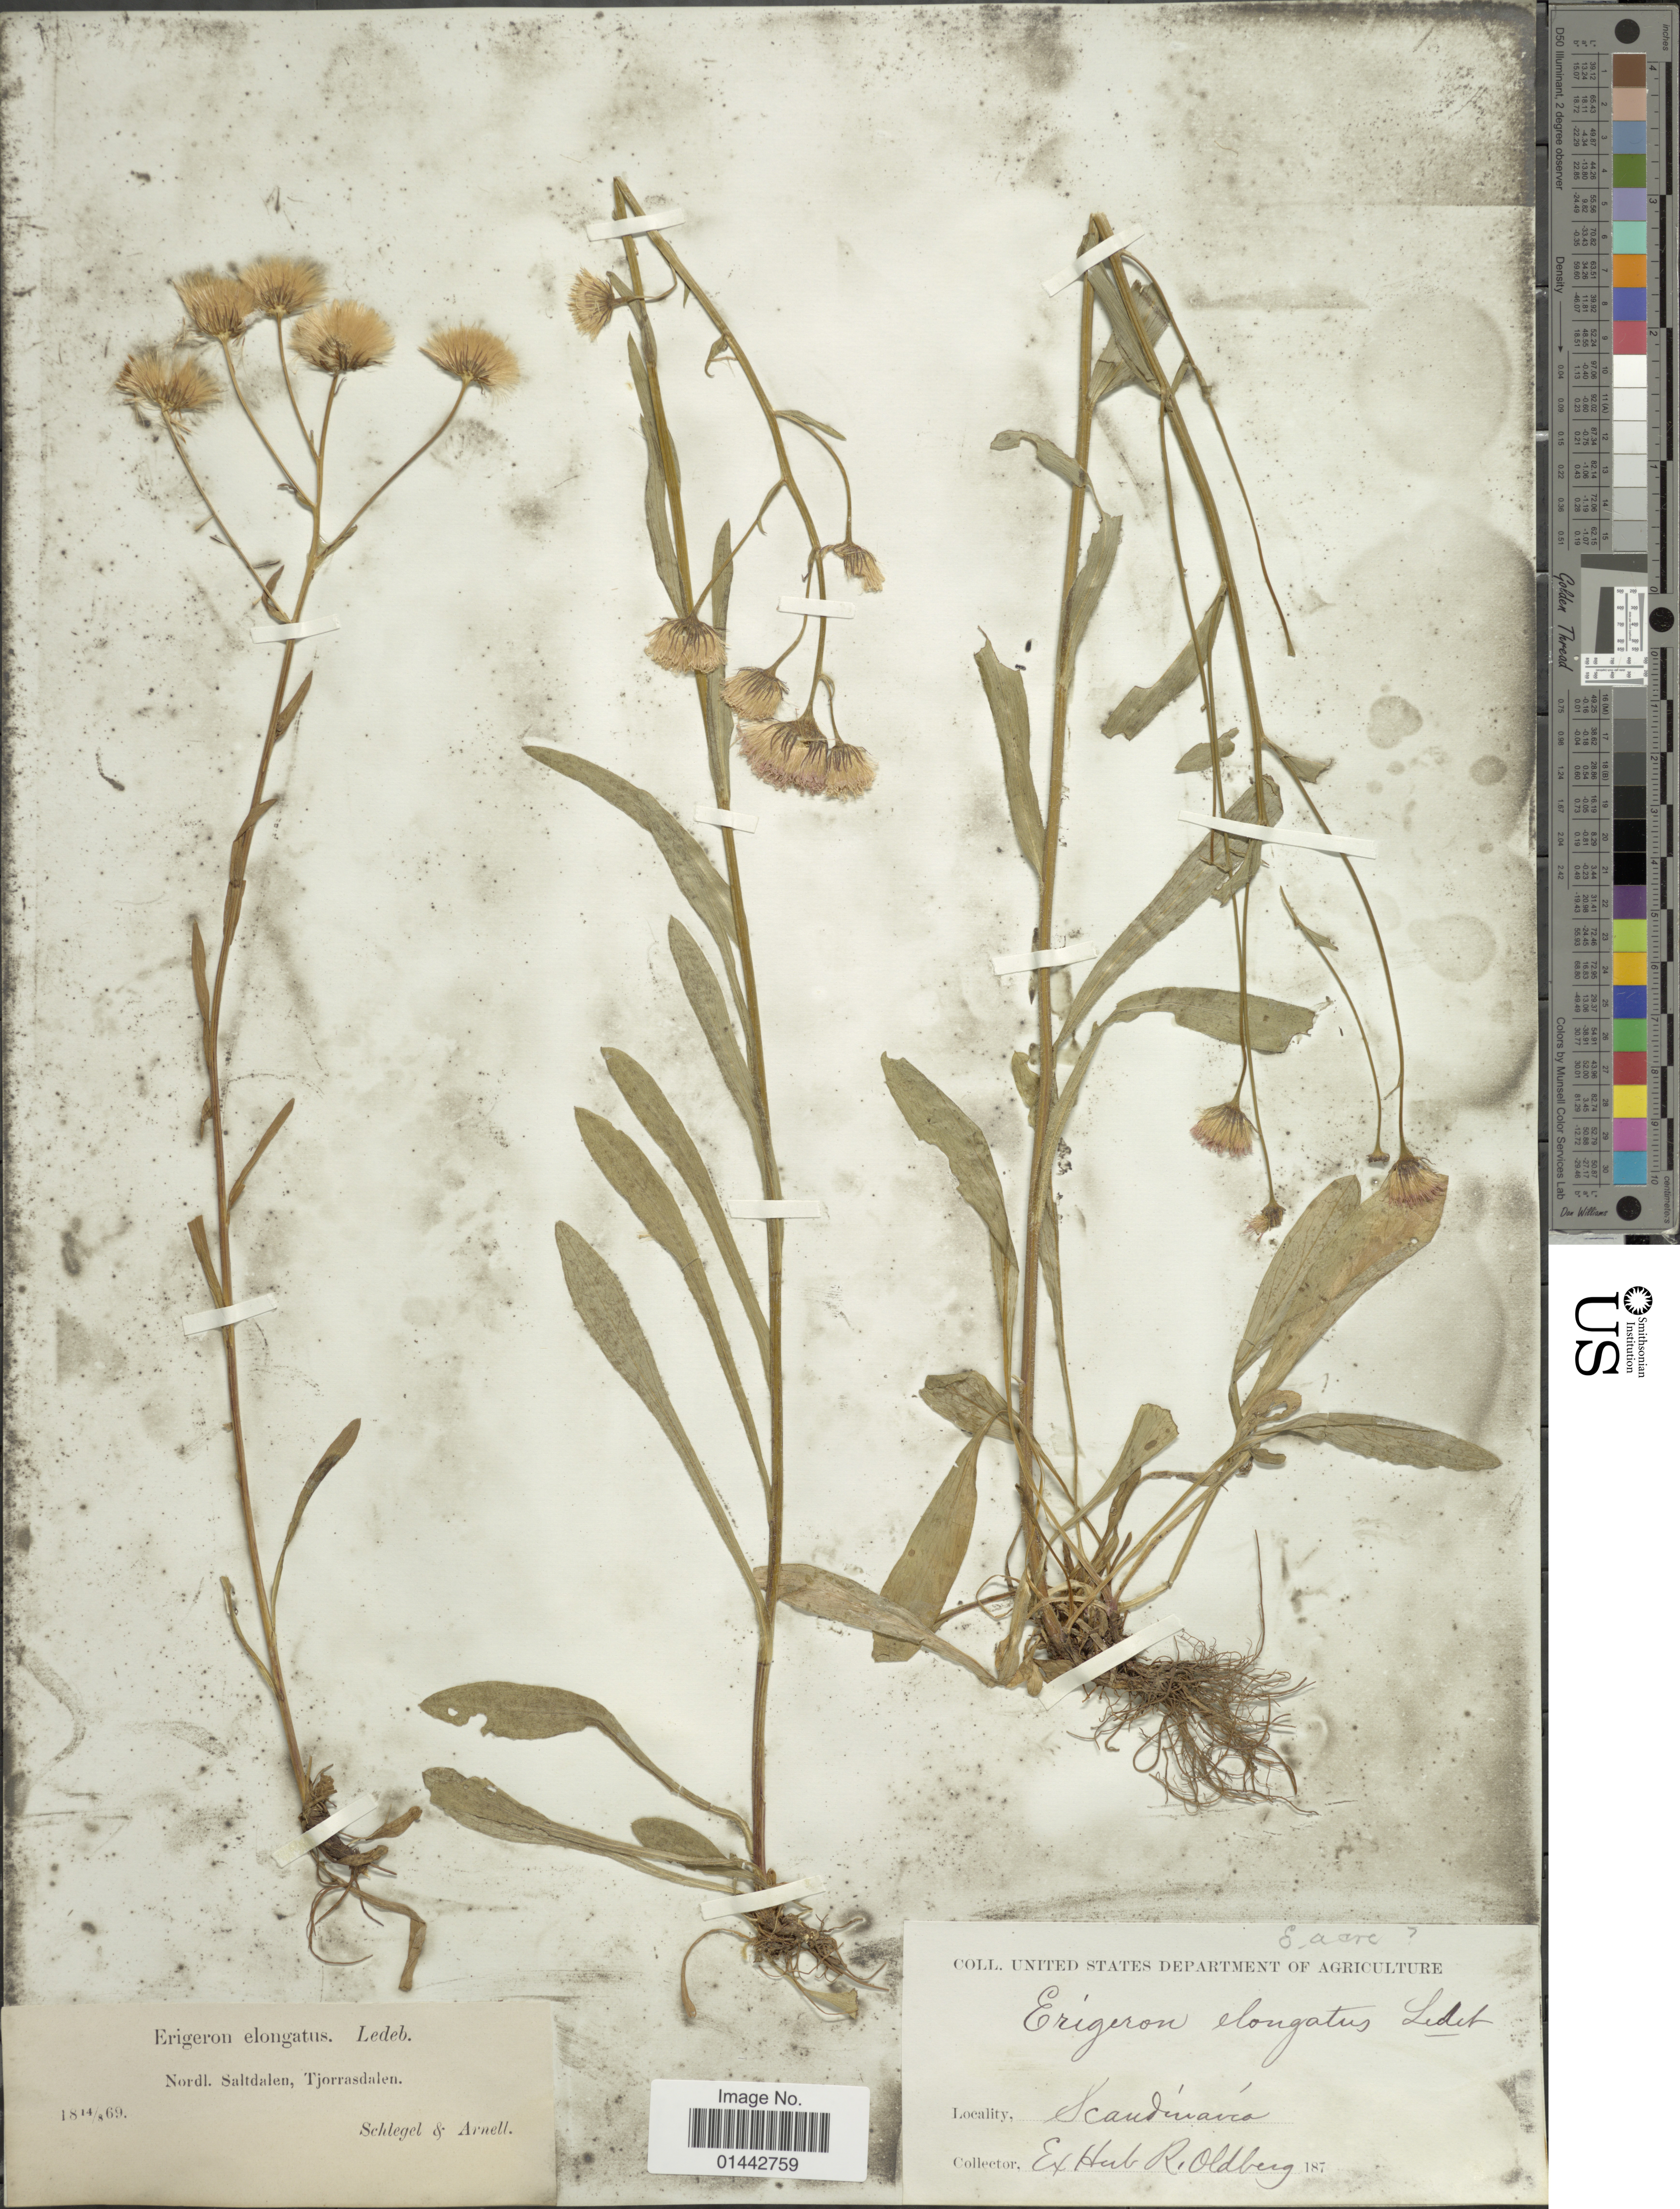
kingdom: Plantae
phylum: Tracheophyta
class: Magnoliopsida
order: Asterales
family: Asteraceae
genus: Erigeron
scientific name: Erigeron drobachiense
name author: O.F. Müll.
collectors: ex herb. R. Oldberg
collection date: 1869-08-14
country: Norway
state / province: Nordland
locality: Nordl. Saltdalen, Tjorrasdalen, Scandinavia.